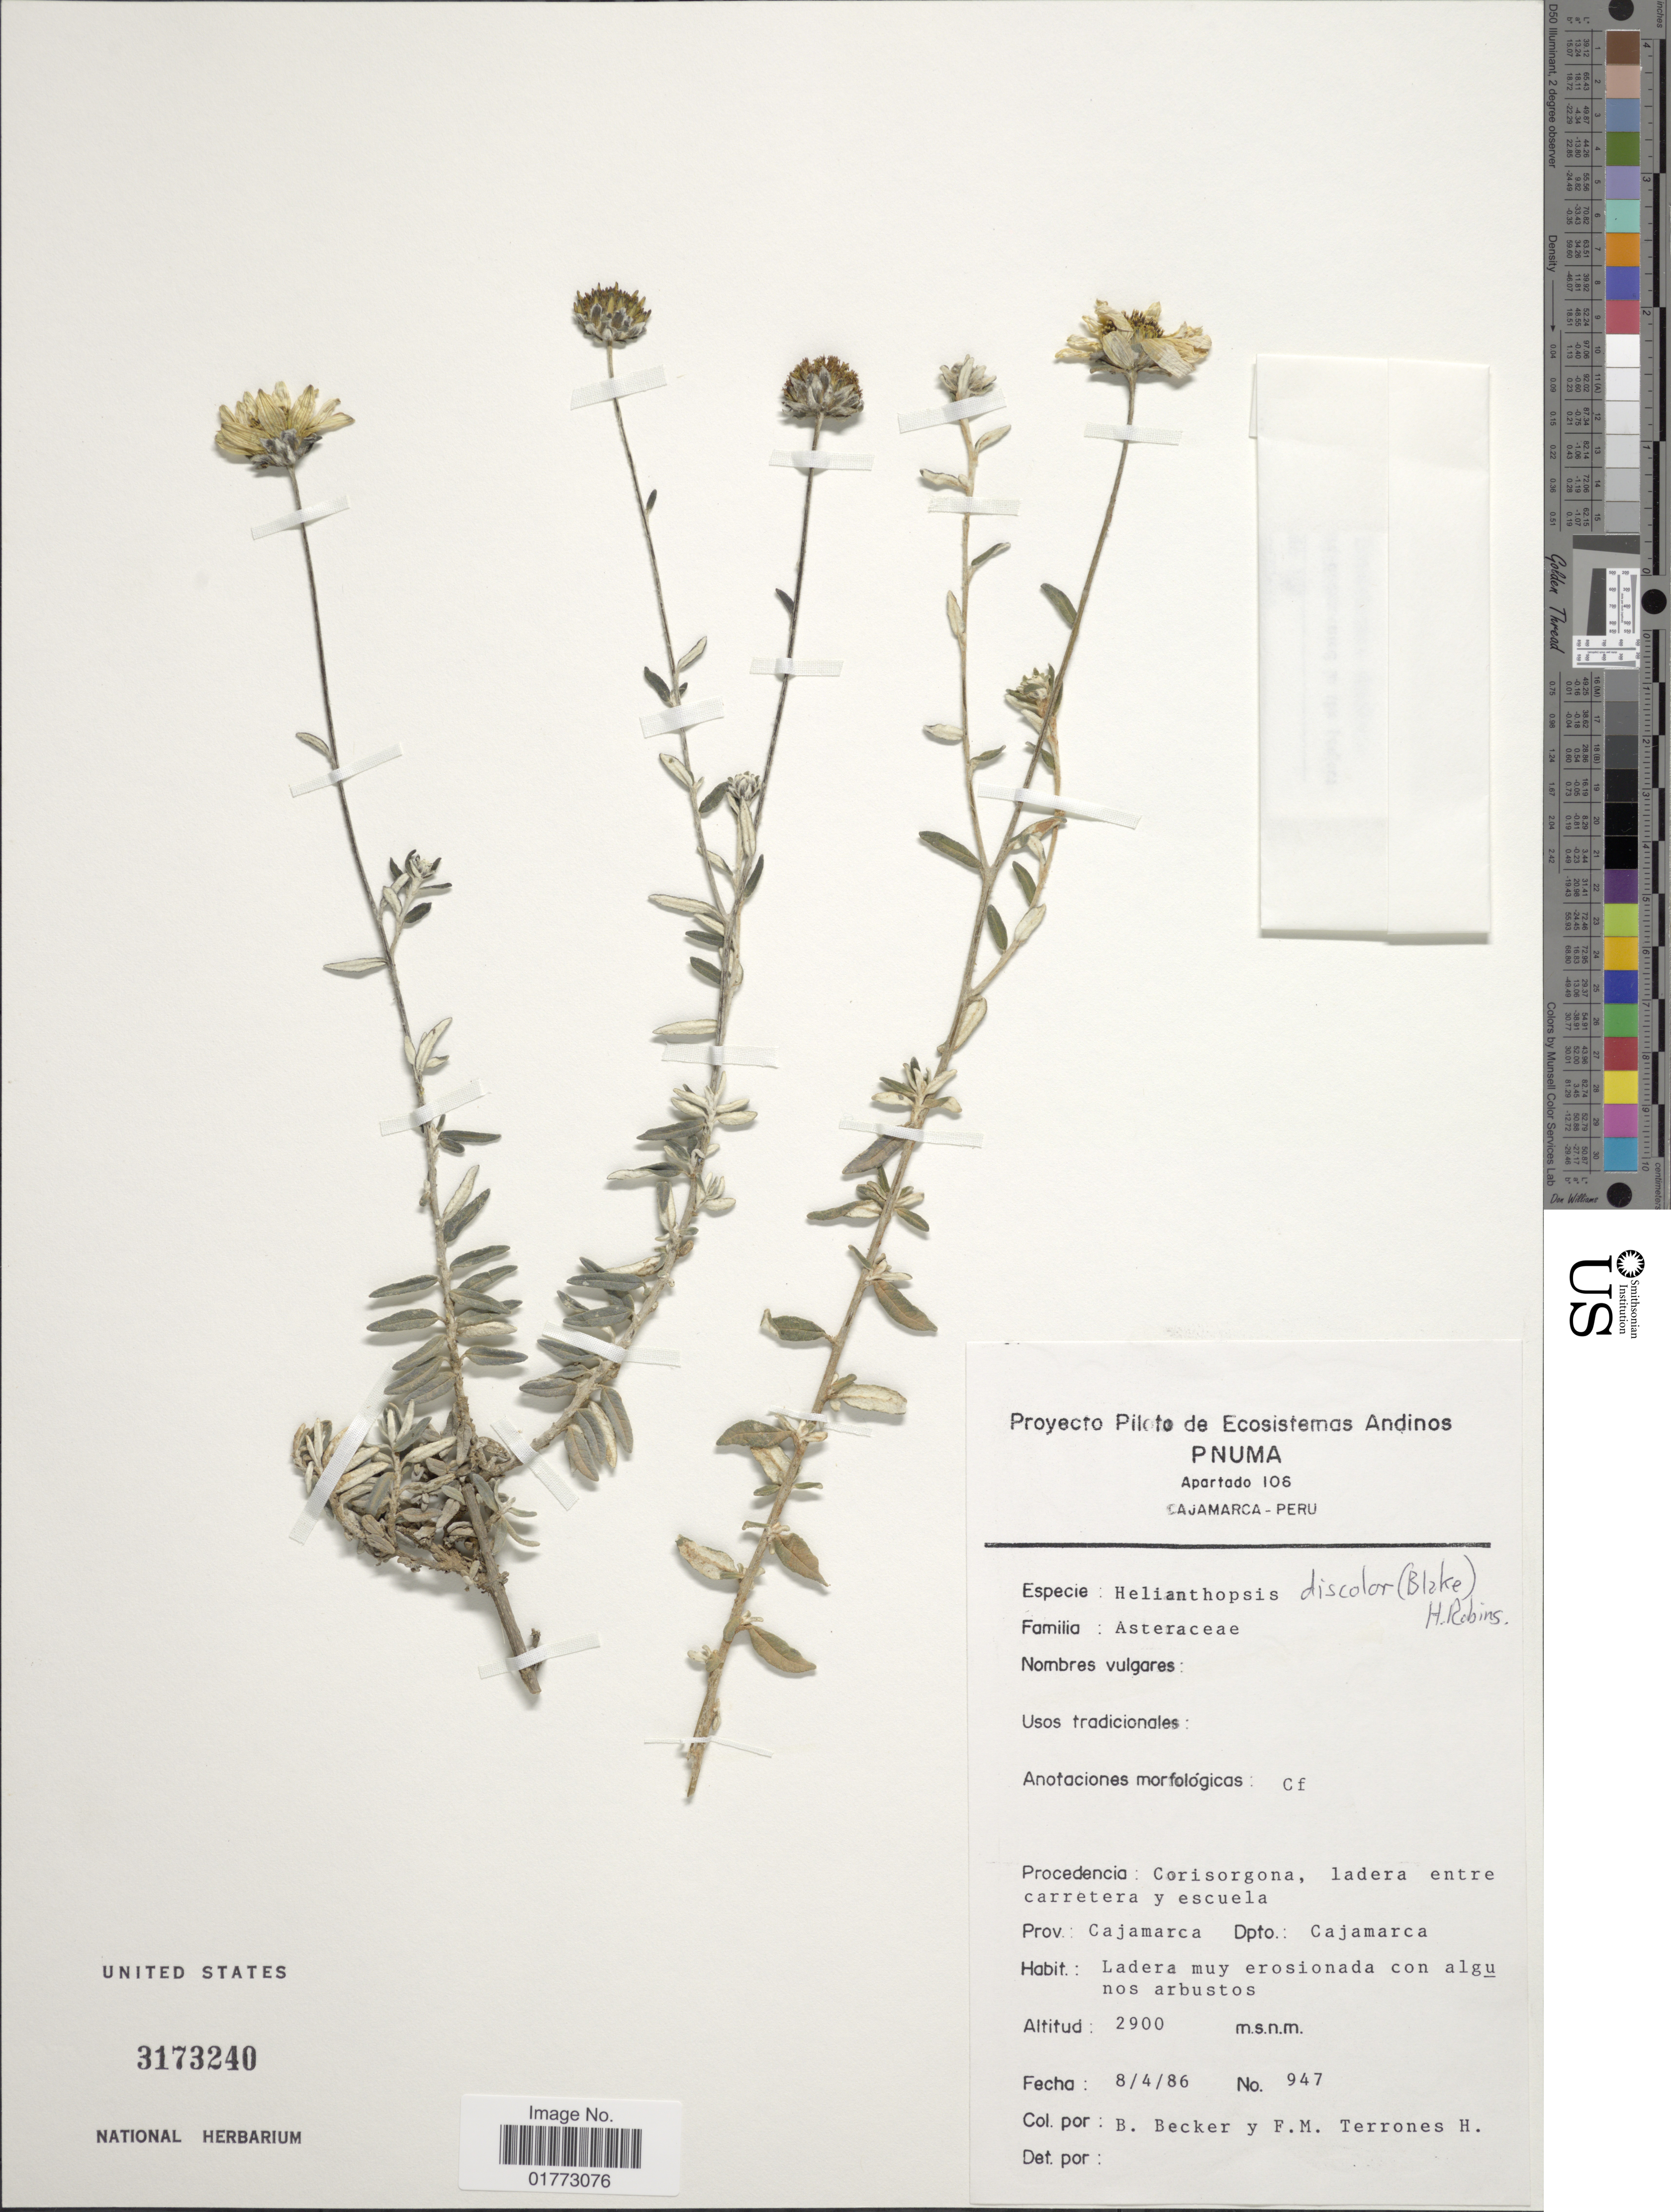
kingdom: Plantae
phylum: Tracheophyta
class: Magnoliopsida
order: Asterales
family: Asteraceae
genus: Pappobolus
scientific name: Pappobolus discolor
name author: (S.F. Blake) Panero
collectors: B. Becker & F. M. Terrones H.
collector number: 947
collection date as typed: Transcribed d/m/y: 8/4/86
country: Peru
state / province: Cajamarca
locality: Procedencia: Corisorgona, ladera entre carretera y escuela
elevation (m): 2900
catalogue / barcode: US 3173240